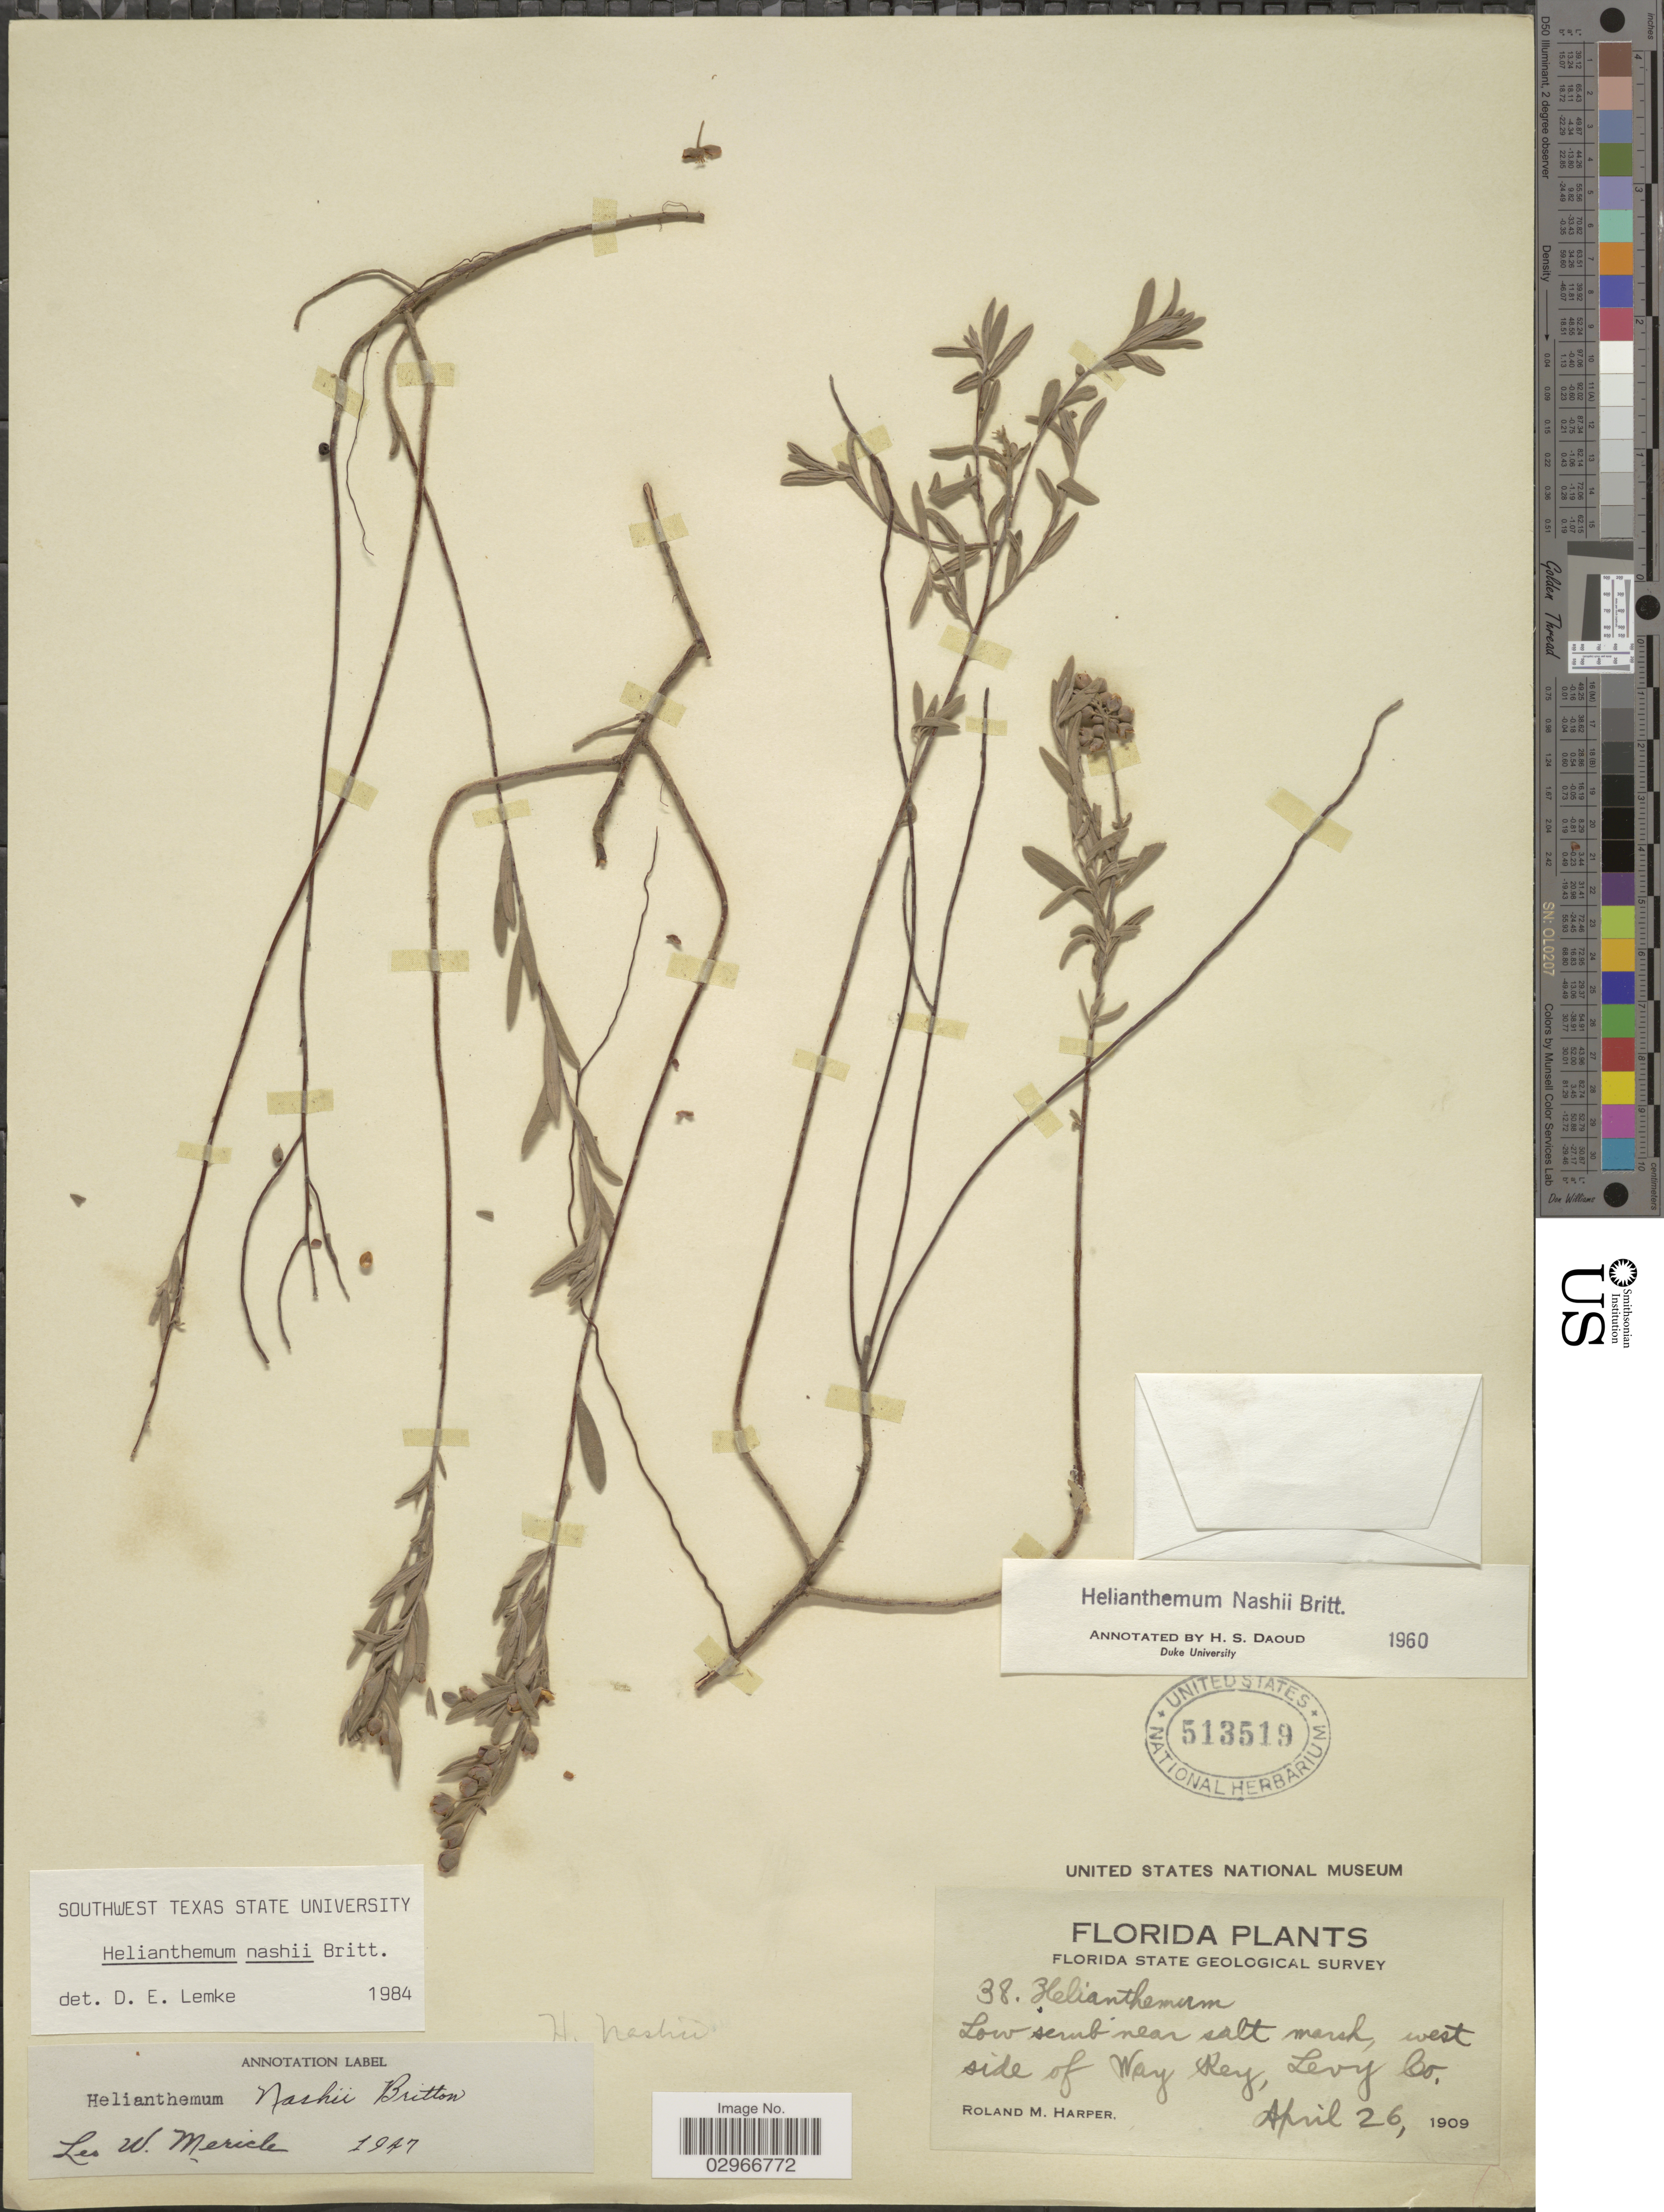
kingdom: Plantae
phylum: Tracheophyta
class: Magnoliopsida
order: Malvales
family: Cistaceae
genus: Helianthemum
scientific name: Helianthemum nashi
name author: Britton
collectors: R. M. Harper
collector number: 38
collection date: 1909-04-26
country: United States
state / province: Florida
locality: West side of Way Key, Levy Co.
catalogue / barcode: US 513519